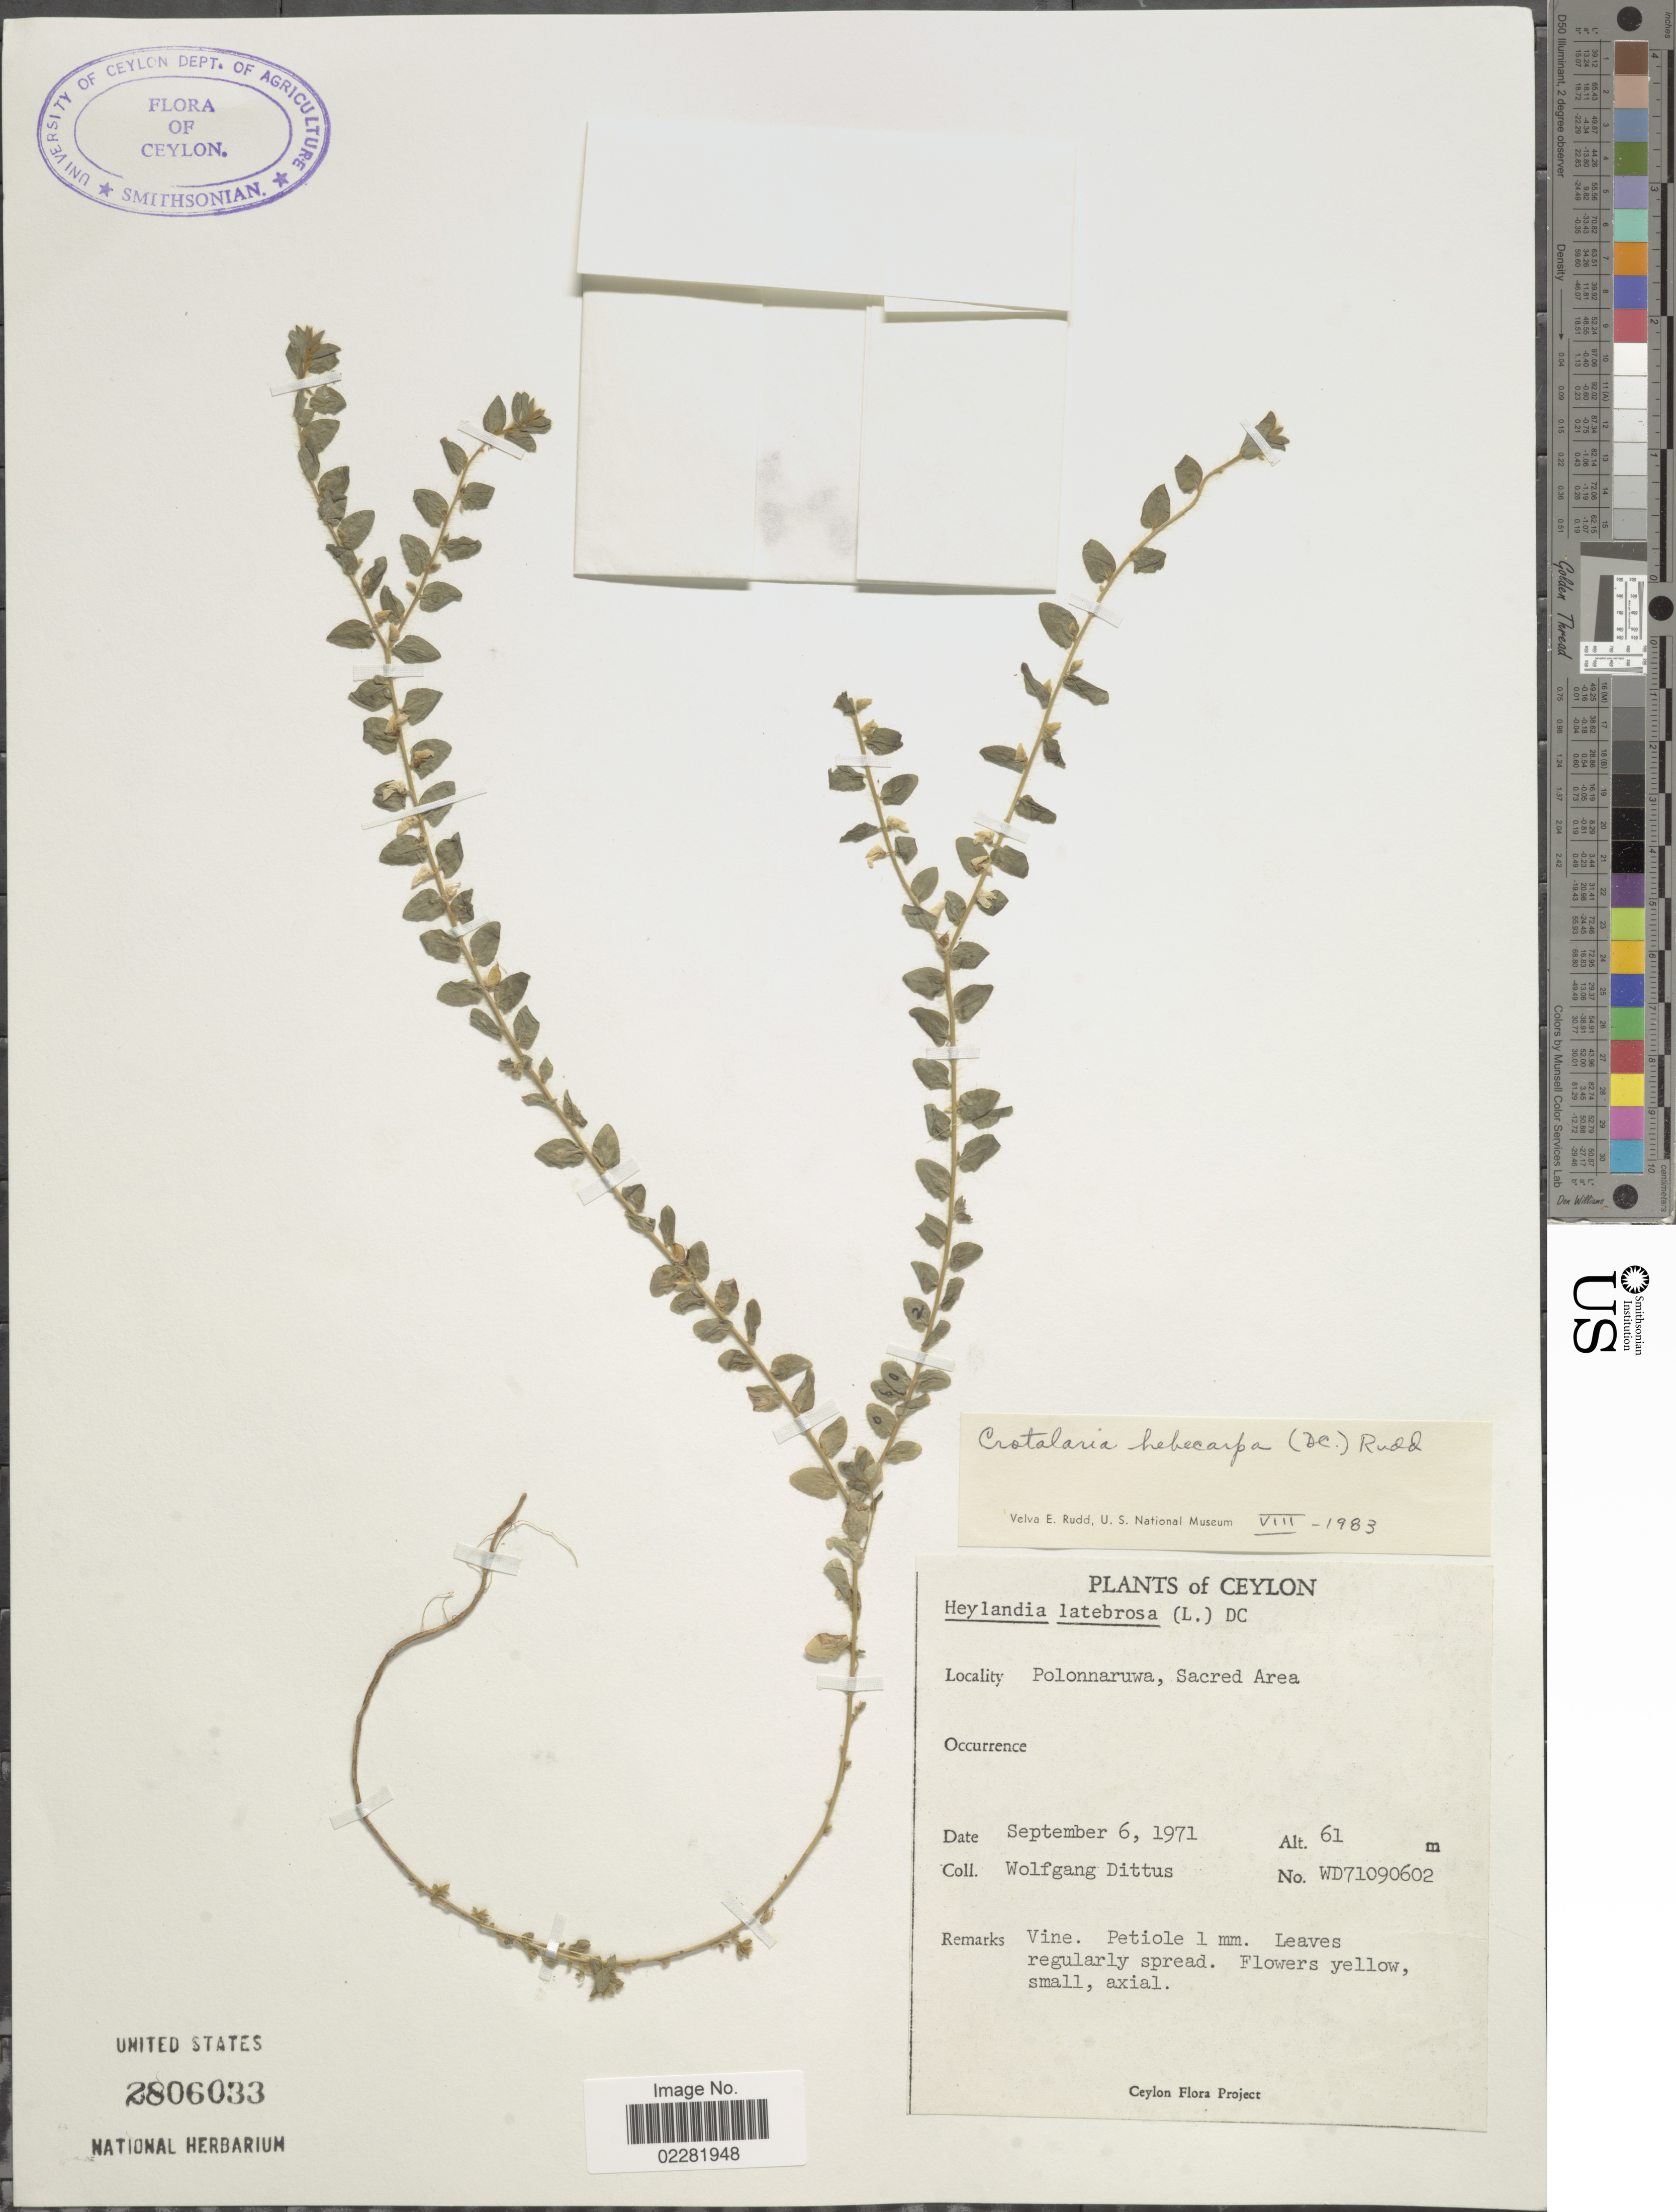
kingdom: Plantae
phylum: Tracheophyta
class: Magnoliopsida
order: Fabales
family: Fabaceae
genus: Crotalaria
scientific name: Crotalaria hebecarpa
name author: (DC.) Rudd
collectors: W. Dittus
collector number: WD71090602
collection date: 1971-09-06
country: Sri Lanka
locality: Ceylon, Polonnaruwa, Sacred Area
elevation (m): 61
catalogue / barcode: US 2806033